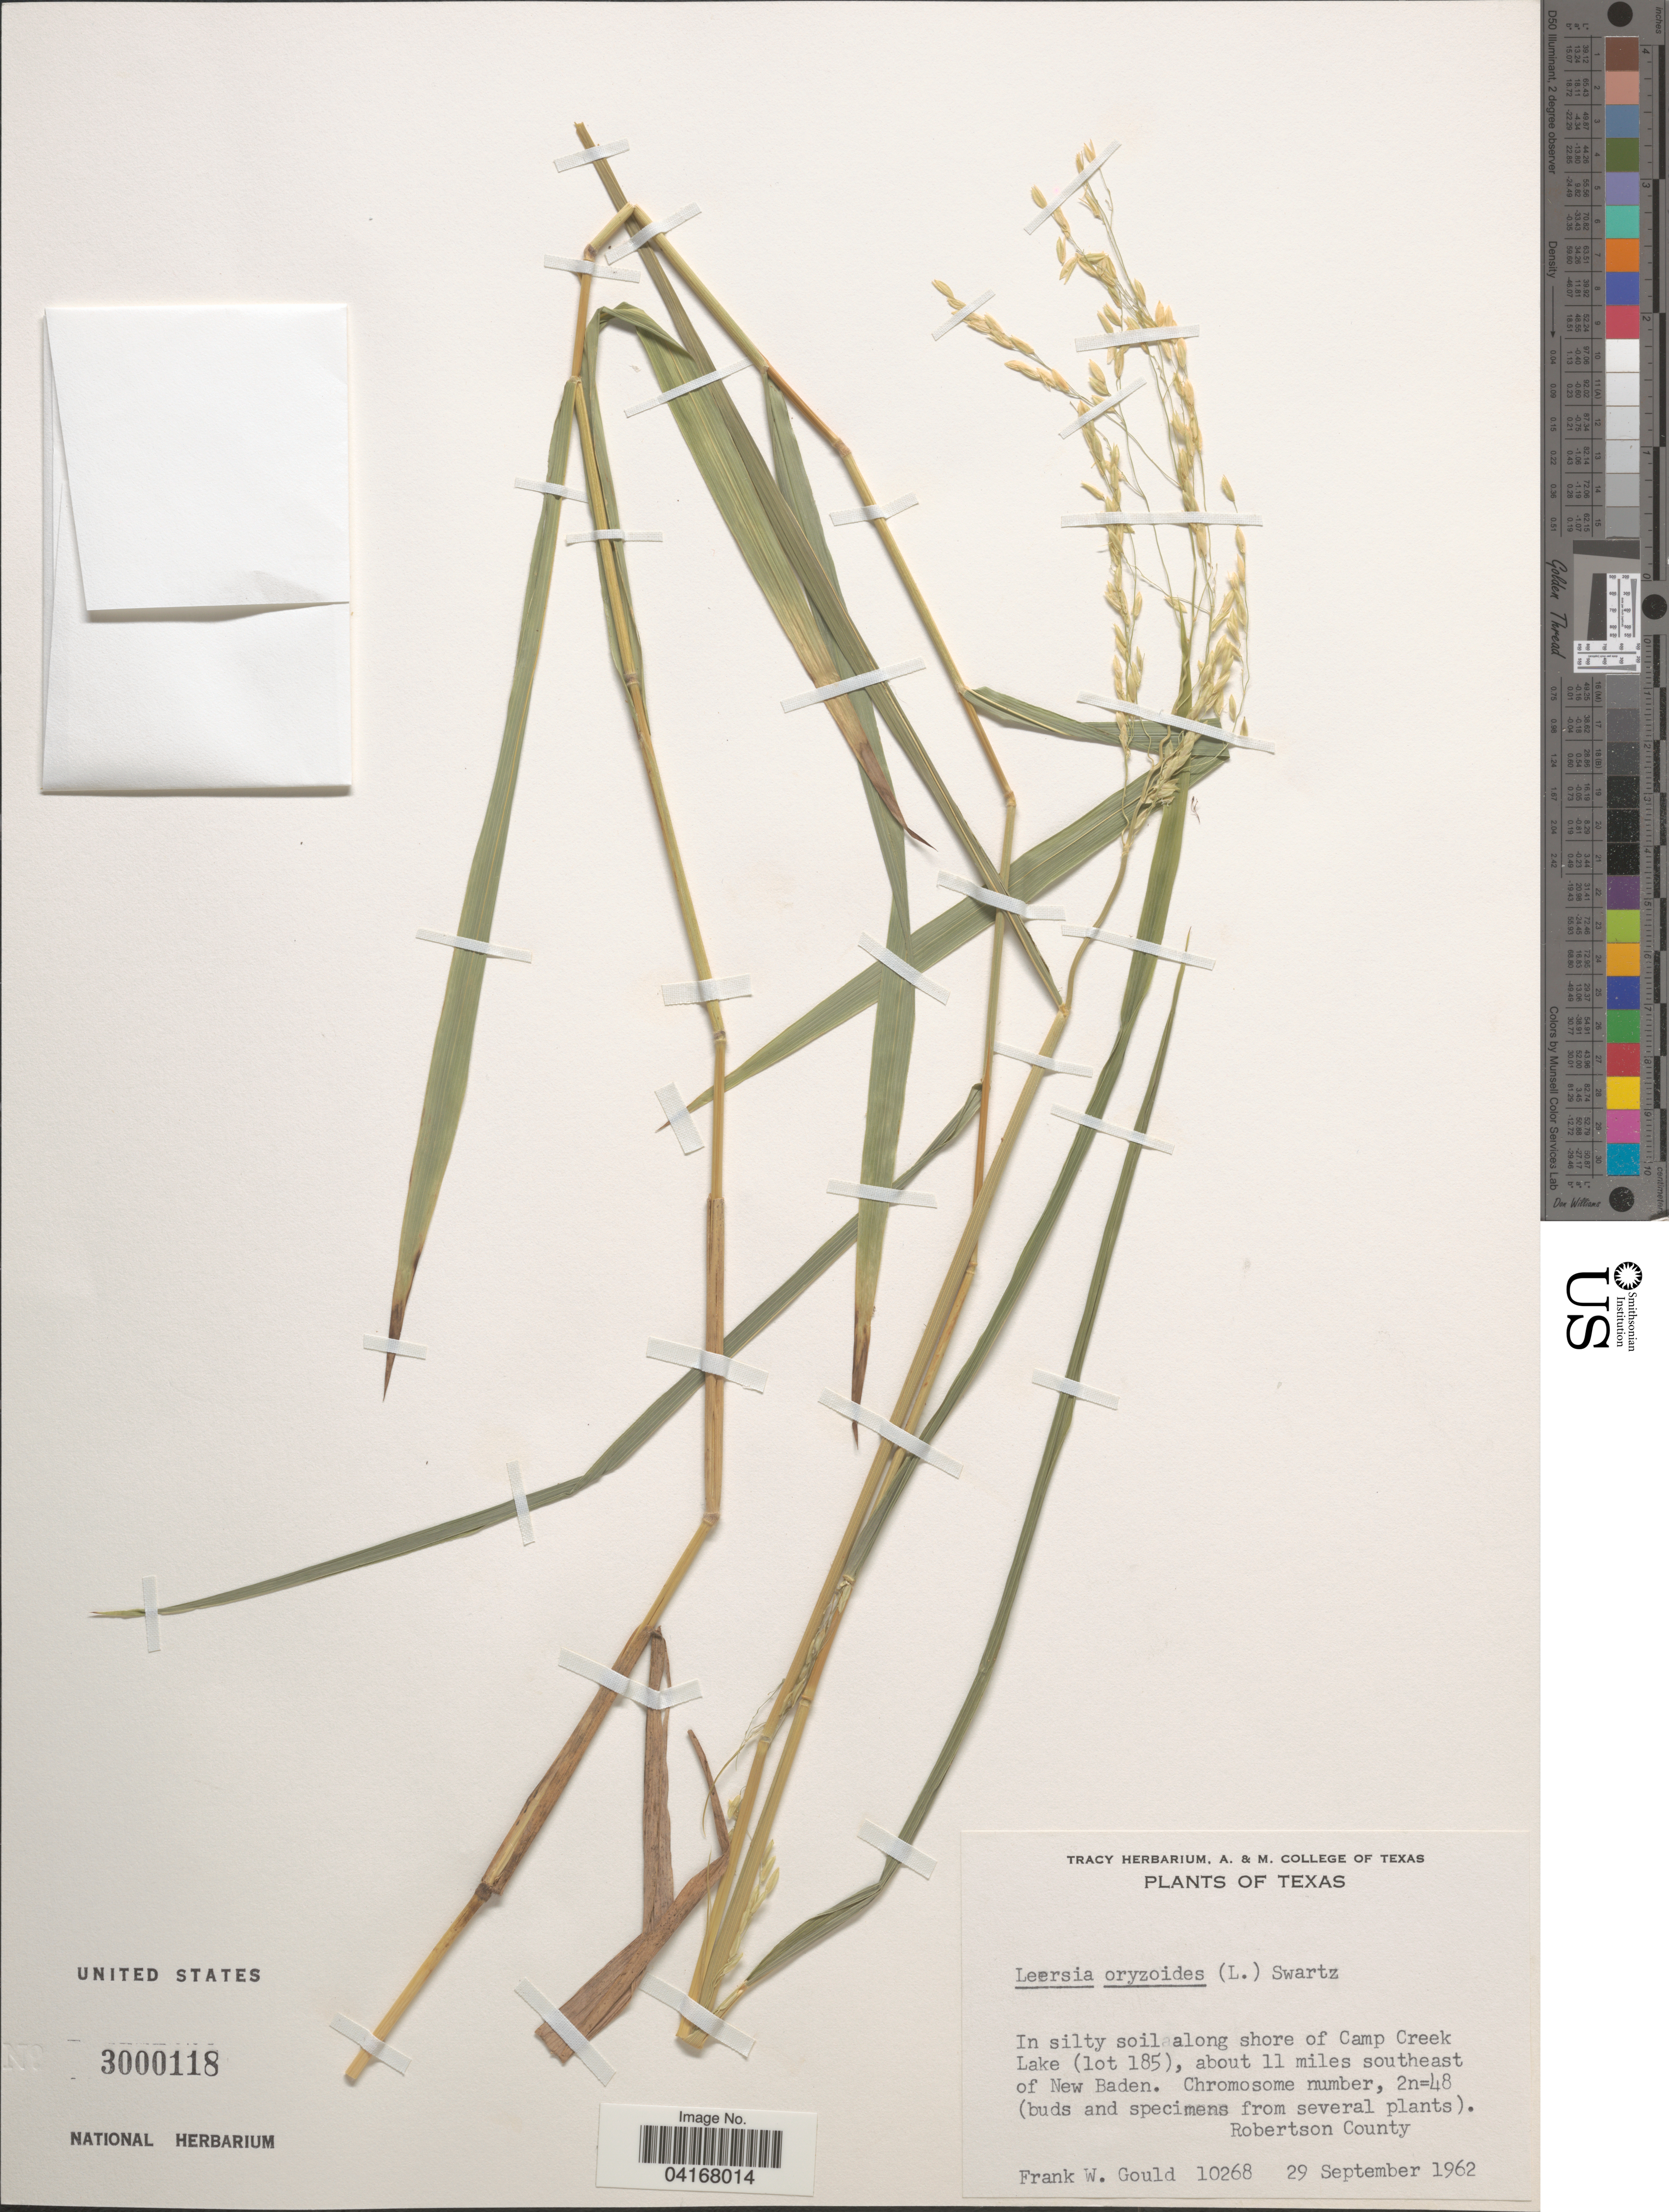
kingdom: Plantae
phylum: Tracheophyta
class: Liliopsida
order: Poales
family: Poaceae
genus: Leersia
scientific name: Leersia oryzoides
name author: (L.) Sw.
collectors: F. W. Gould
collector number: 10268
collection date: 1962-09-29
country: United States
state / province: Texas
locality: In silty soil along shore of Camp Creek Lake (lot 185), about 11 miles southeast of New Baden. Robertson County.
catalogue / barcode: US 3000118